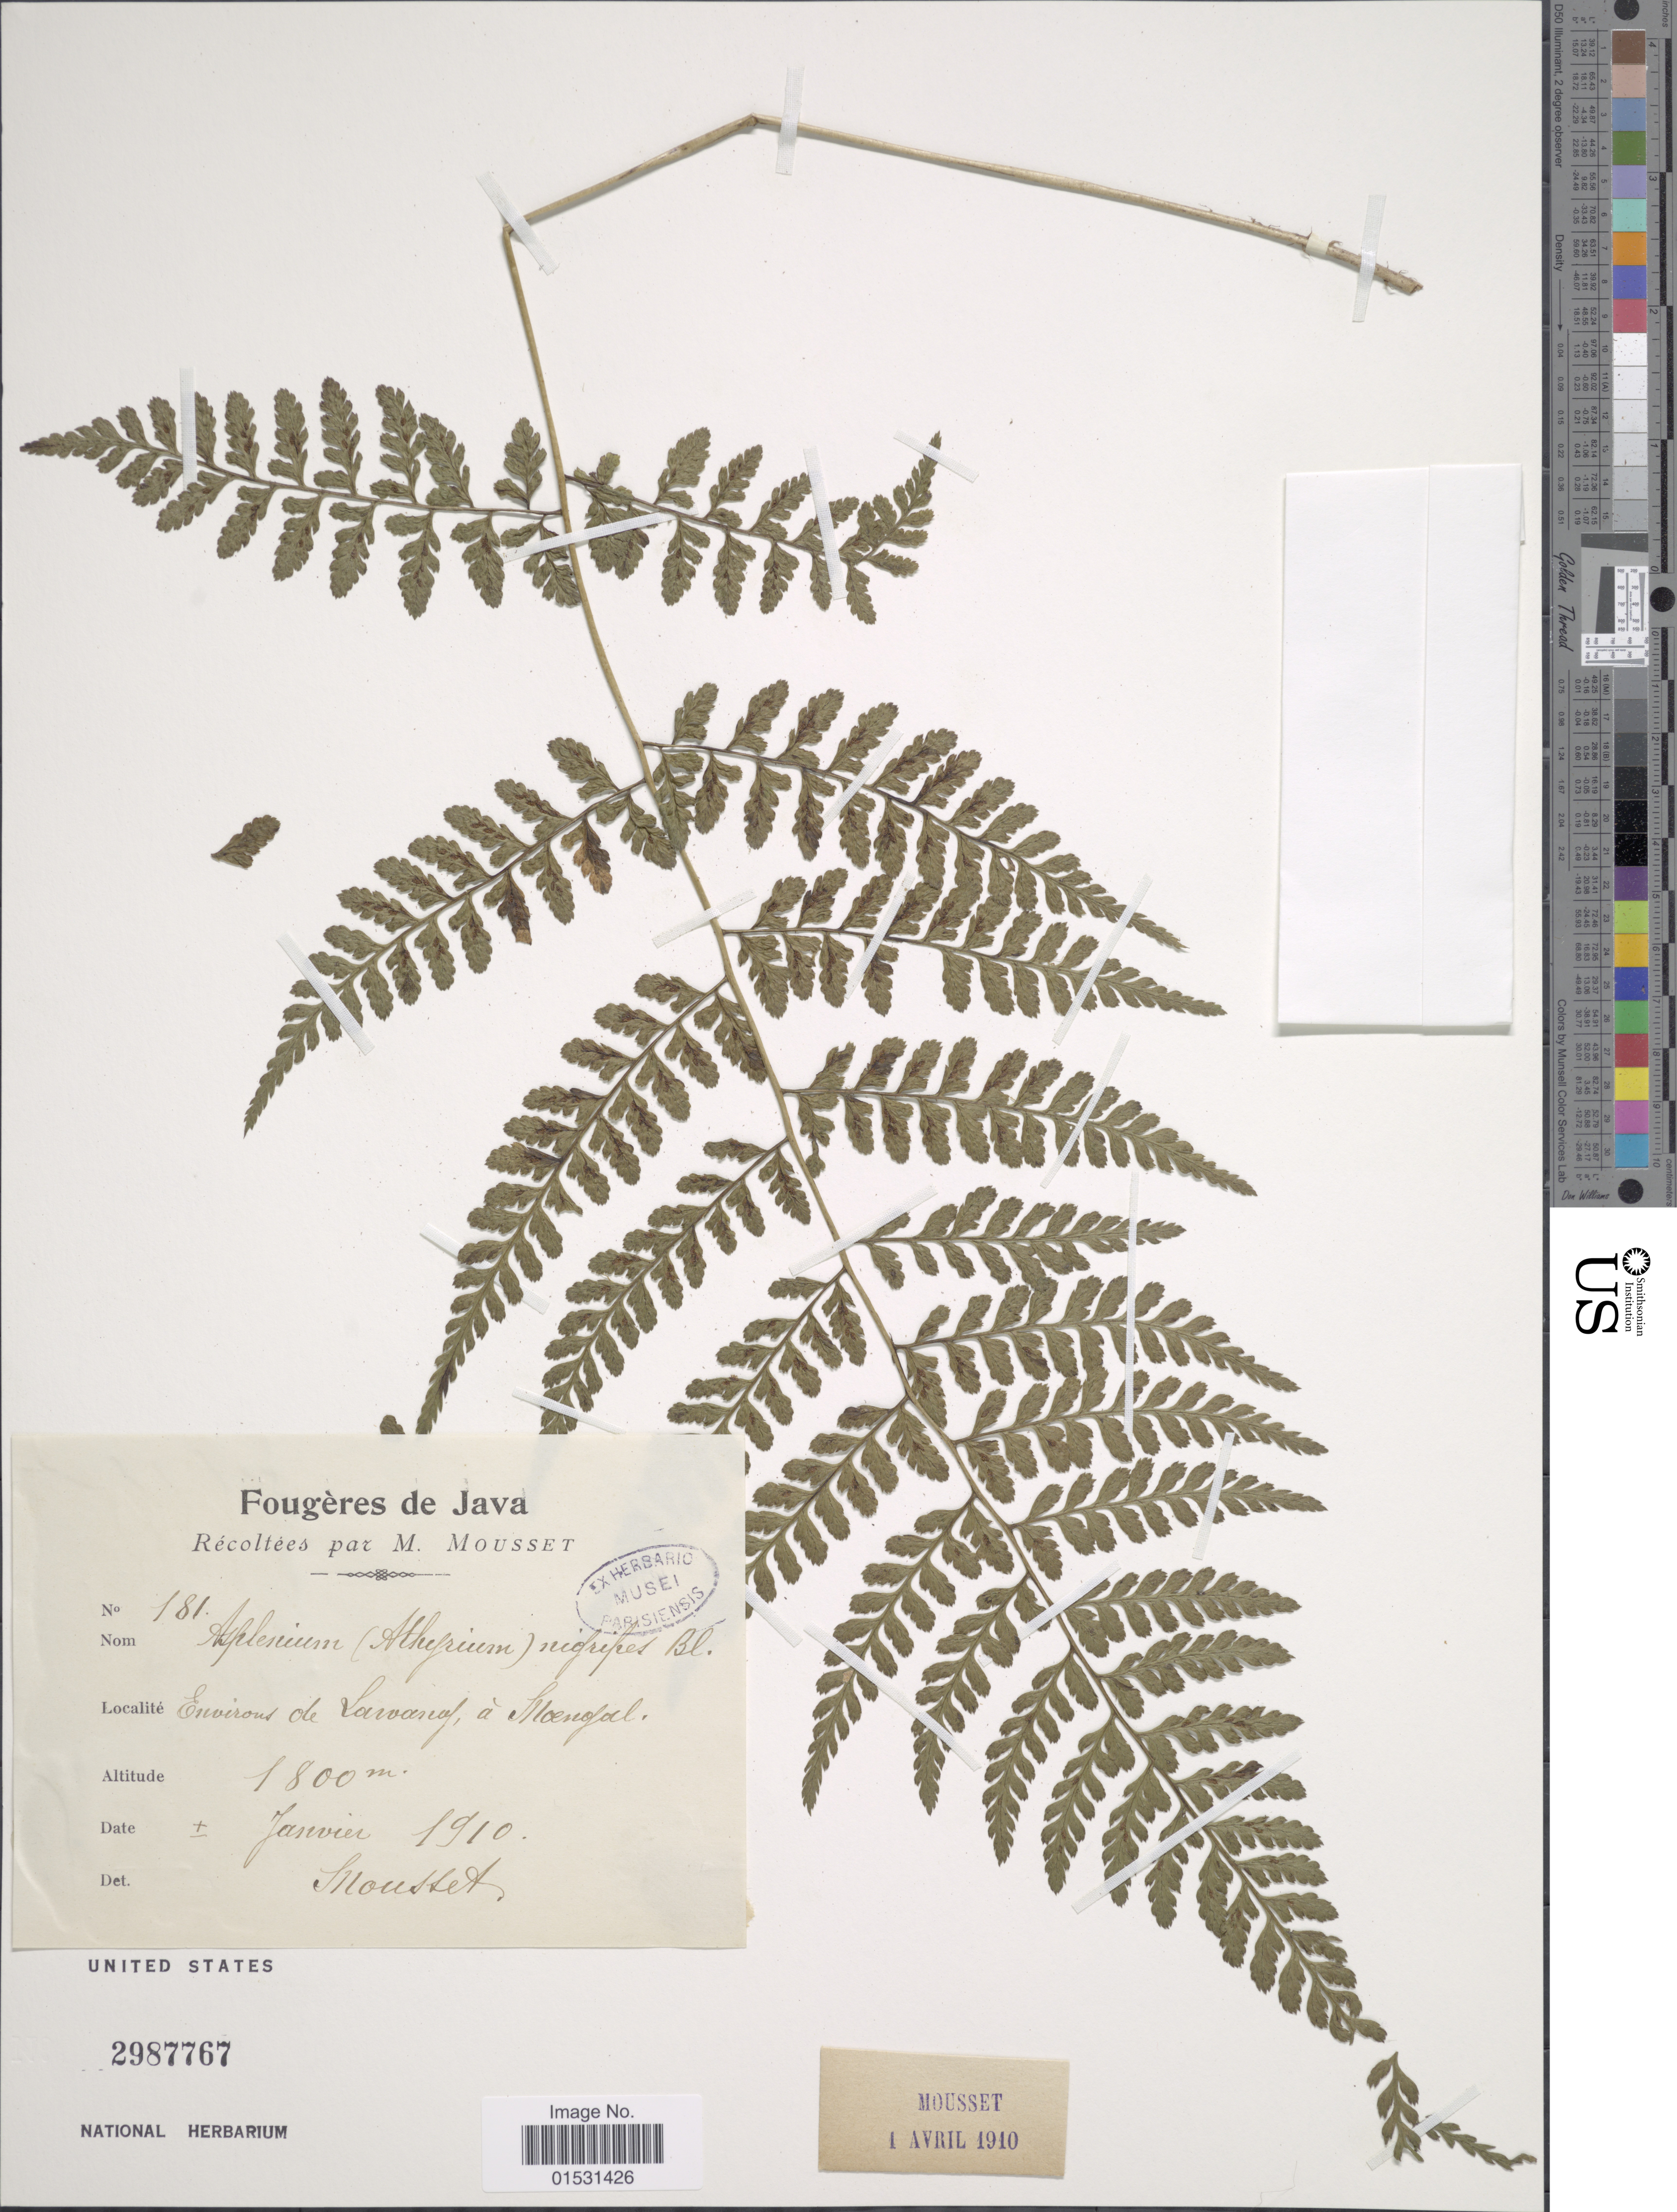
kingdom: Plantae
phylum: Tracheophyta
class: Polypodiopsida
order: Polypodiales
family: Athyriaceae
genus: Athyrium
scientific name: Athyrium nigripes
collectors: Mousset, --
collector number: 181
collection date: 1910-01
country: Indonesia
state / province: Java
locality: Environs de Lawang, à Moengal.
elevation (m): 1800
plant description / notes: Corrected "a Moengol" to "à Moengal."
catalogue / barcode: US 2987767